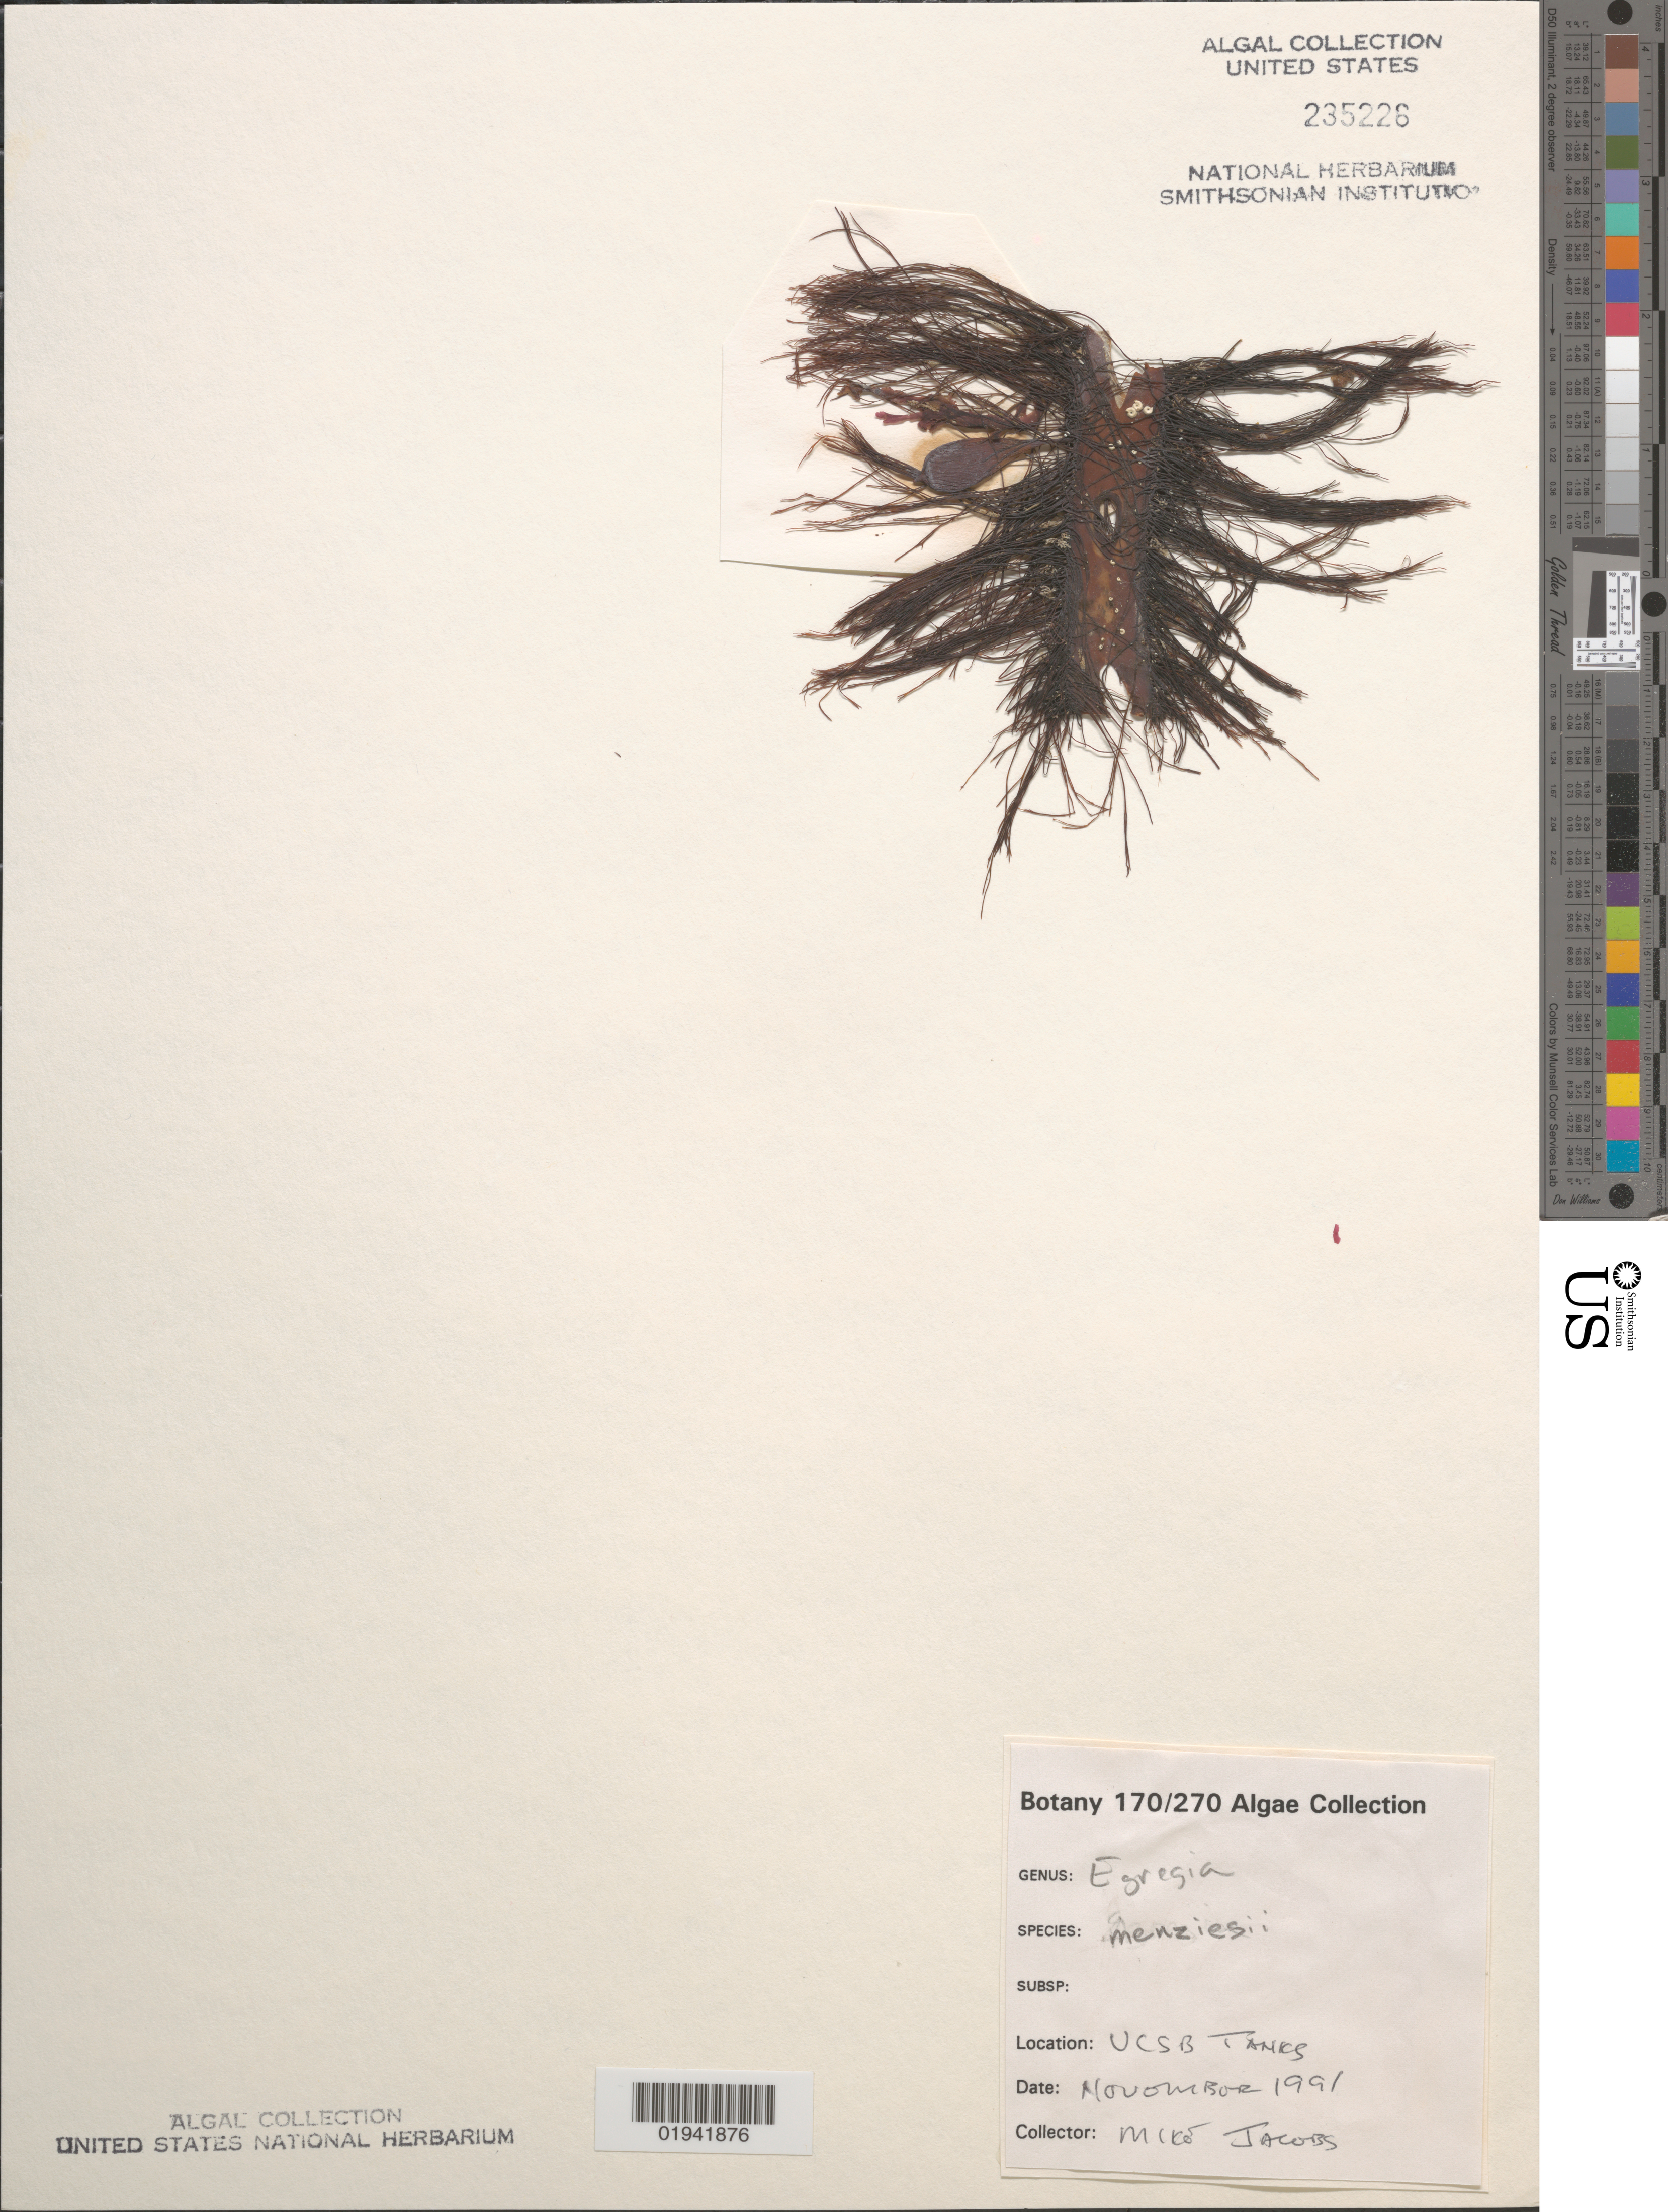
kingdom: Chromista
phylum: Ochrophyta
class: Phaeophyceae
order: Laminariales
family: Lessoniaceae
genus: Egregia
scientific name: Egregia menziesii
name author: (Turner) Aresch.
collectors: M. Jacobs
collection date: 1991-11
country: United States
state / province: California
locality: UCSB Tanks.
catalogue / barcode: US 235226